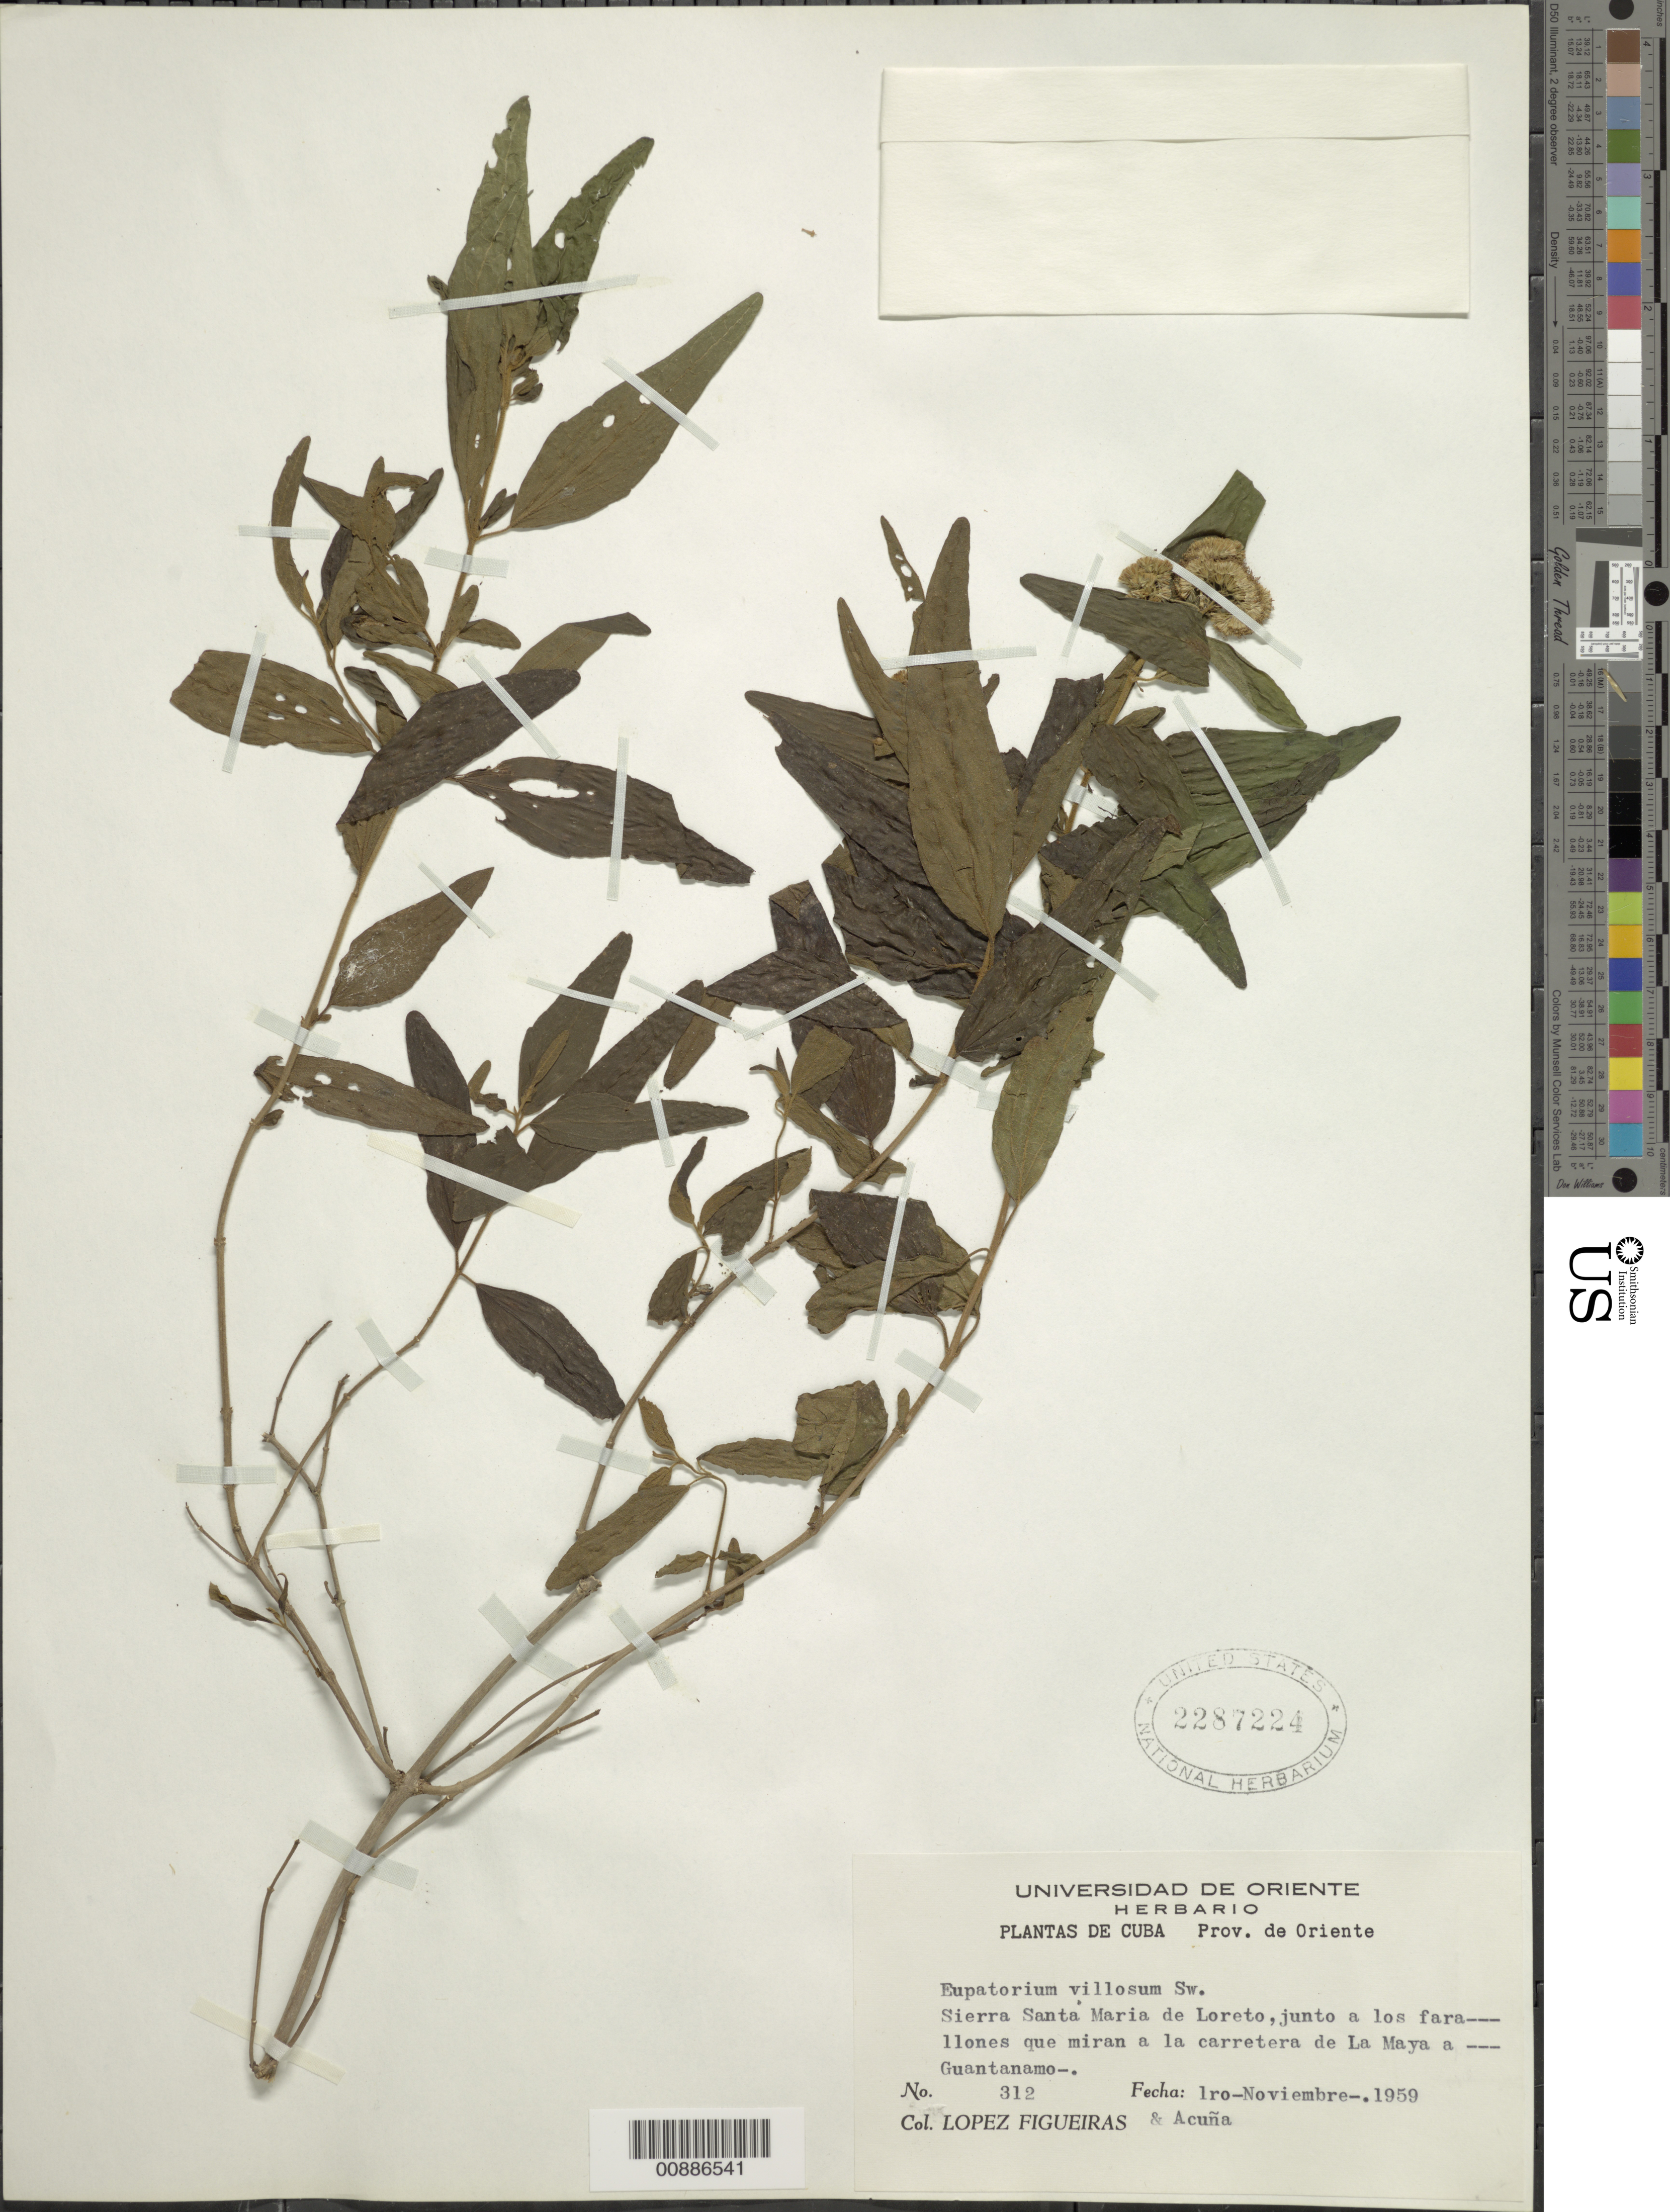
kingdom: Plantae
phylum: Tracheophyta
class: Magnoliopsida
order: Asterales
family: Asteraceae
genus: Koanophyllon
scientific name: Koanophyllon villosum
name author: (Sw.) R.M. King & H. Rob.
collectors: M. López Figueiras & J. Acuña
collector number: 312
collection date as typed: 01 Nov 1959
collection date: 1959-11-01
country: Cuba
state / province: Oriente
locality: Sierra Santa Maria de Loreto, junto a los fara--- Ilones que miran a la carretera de La Maya a --- Guantanamo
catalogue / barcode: US 2287224